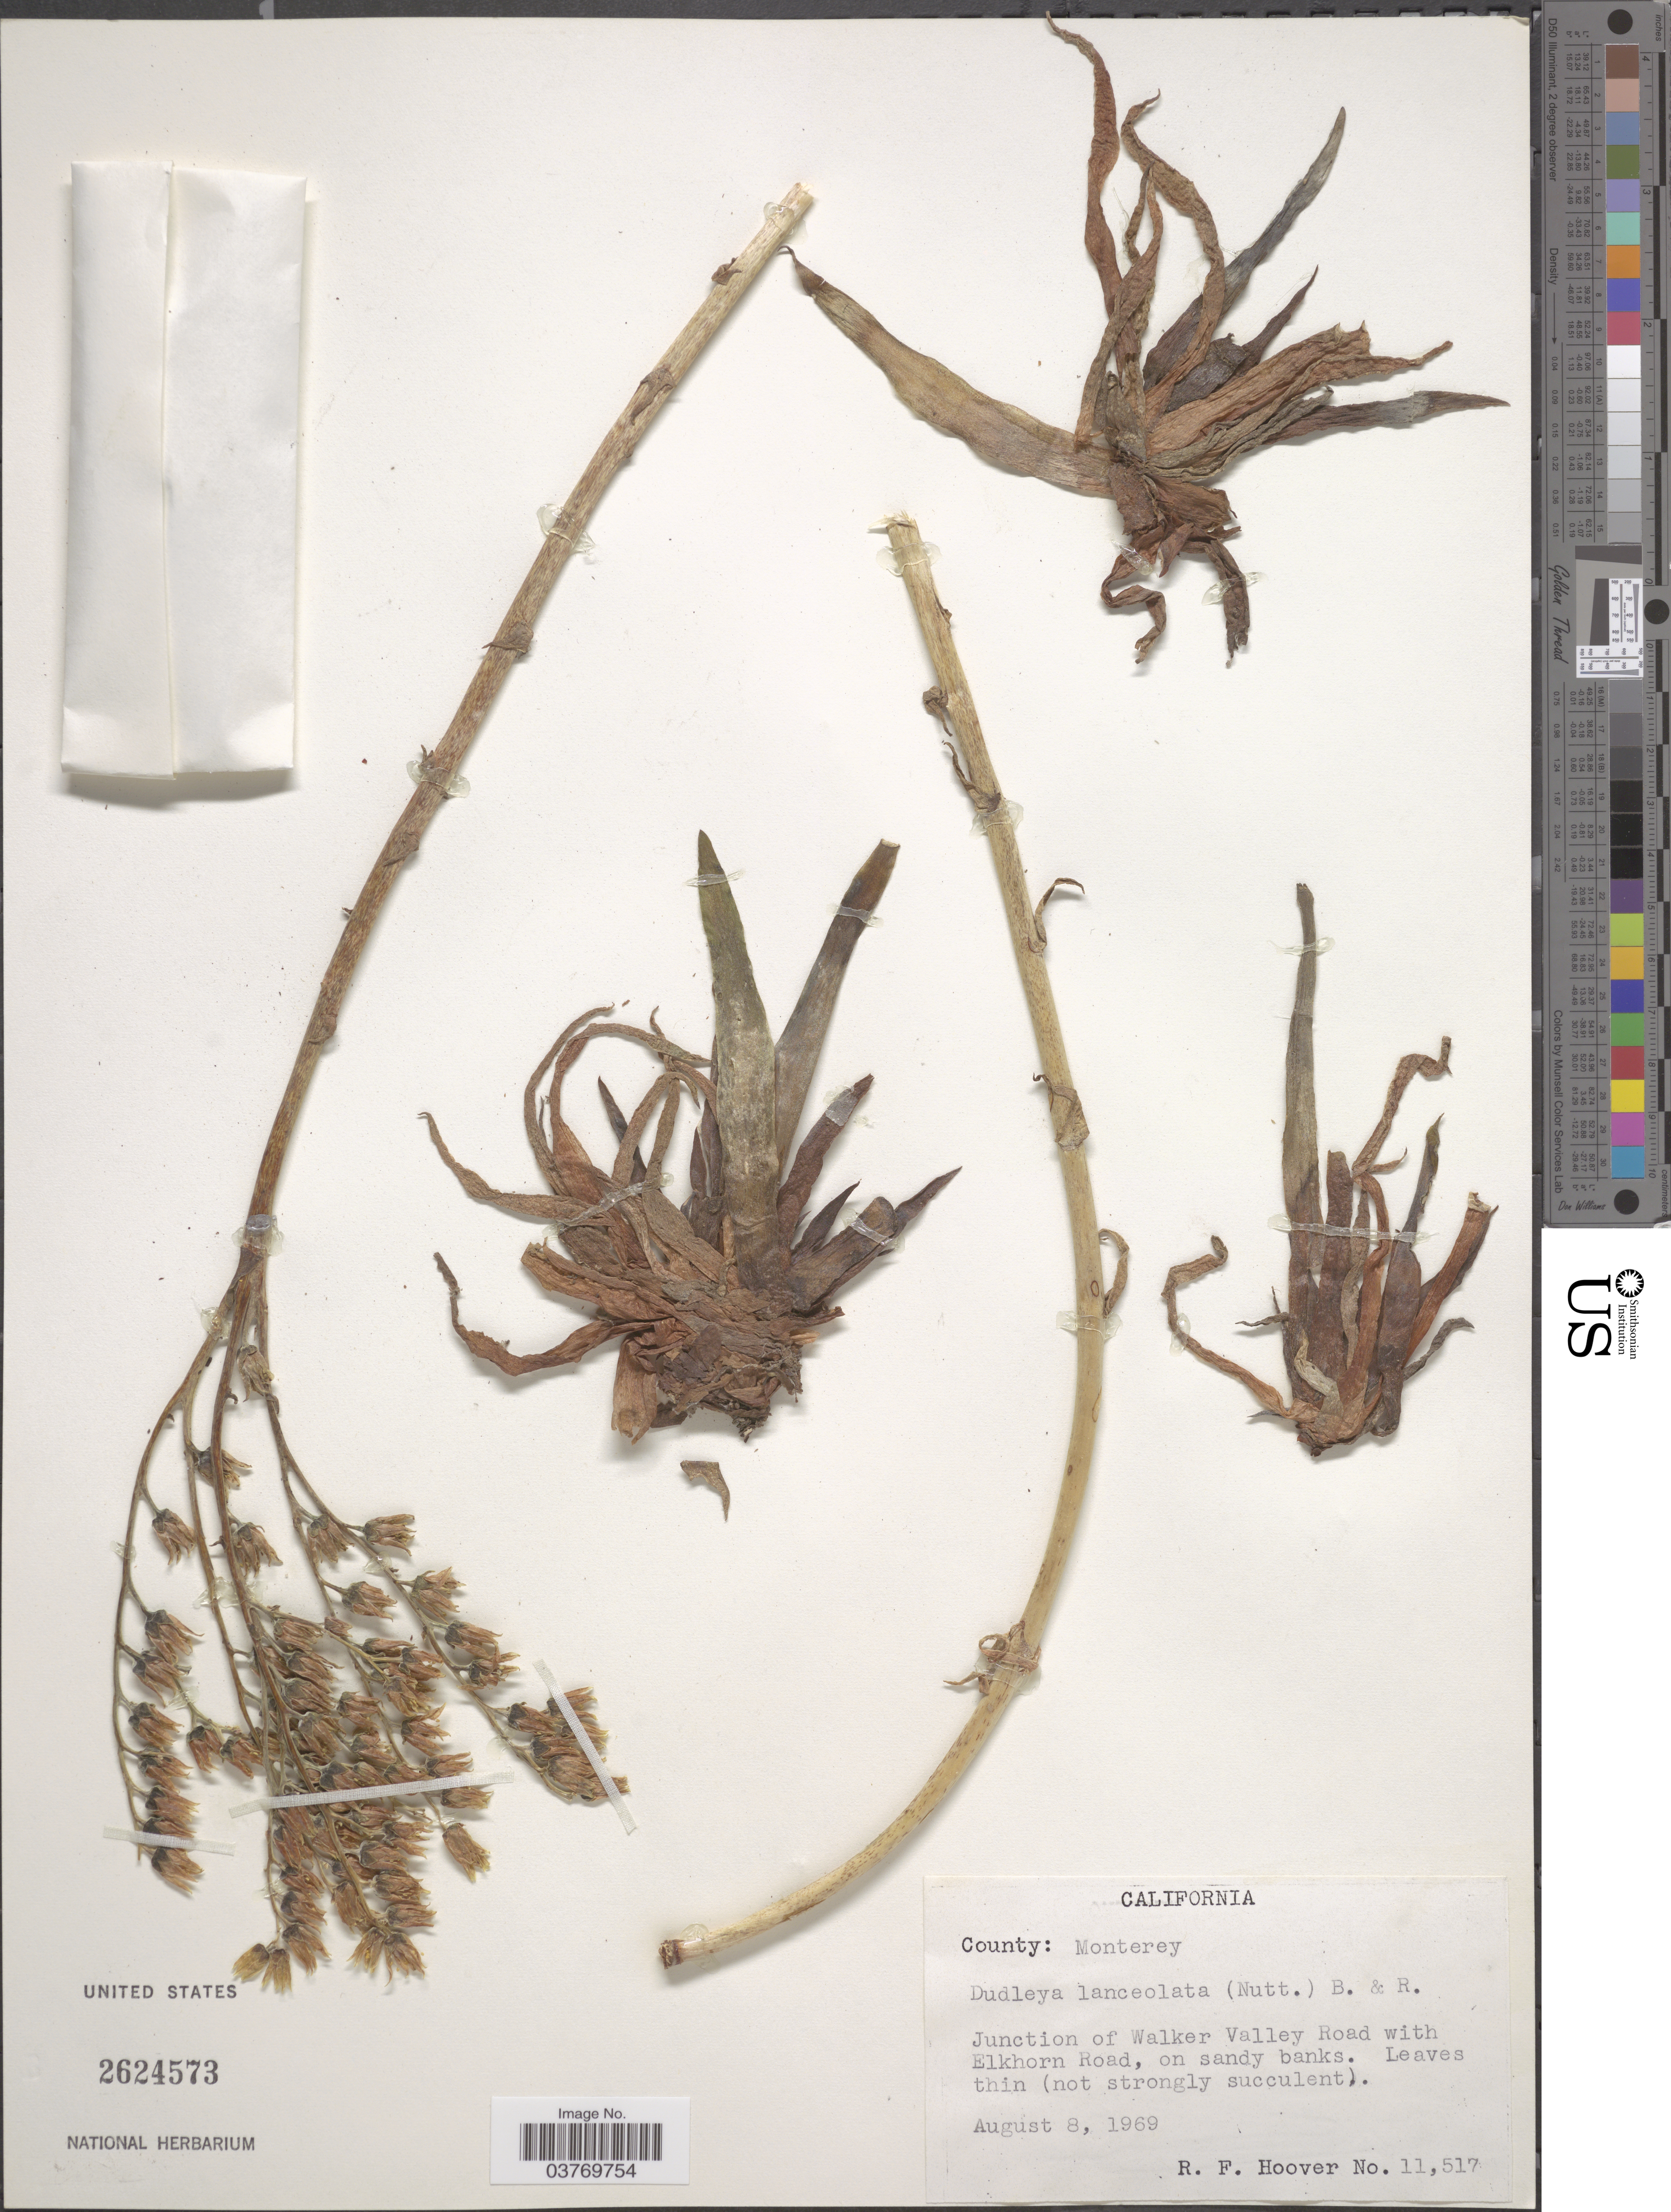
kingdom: Plantae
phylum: Tracheophyta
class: Magnoliopsida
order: Saxifragales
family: Crassulaceae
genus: Dudleya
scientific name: Dudleya lanceolata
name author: (Nutt.) Britton & Rose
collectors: R. F. Hoover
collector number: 11517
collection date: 1969-08-08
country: United States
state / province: California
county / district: Monterey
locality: County: Monterey. Junction of Walker Valley Road with Elkhorn Road.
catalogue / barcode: US 2624573